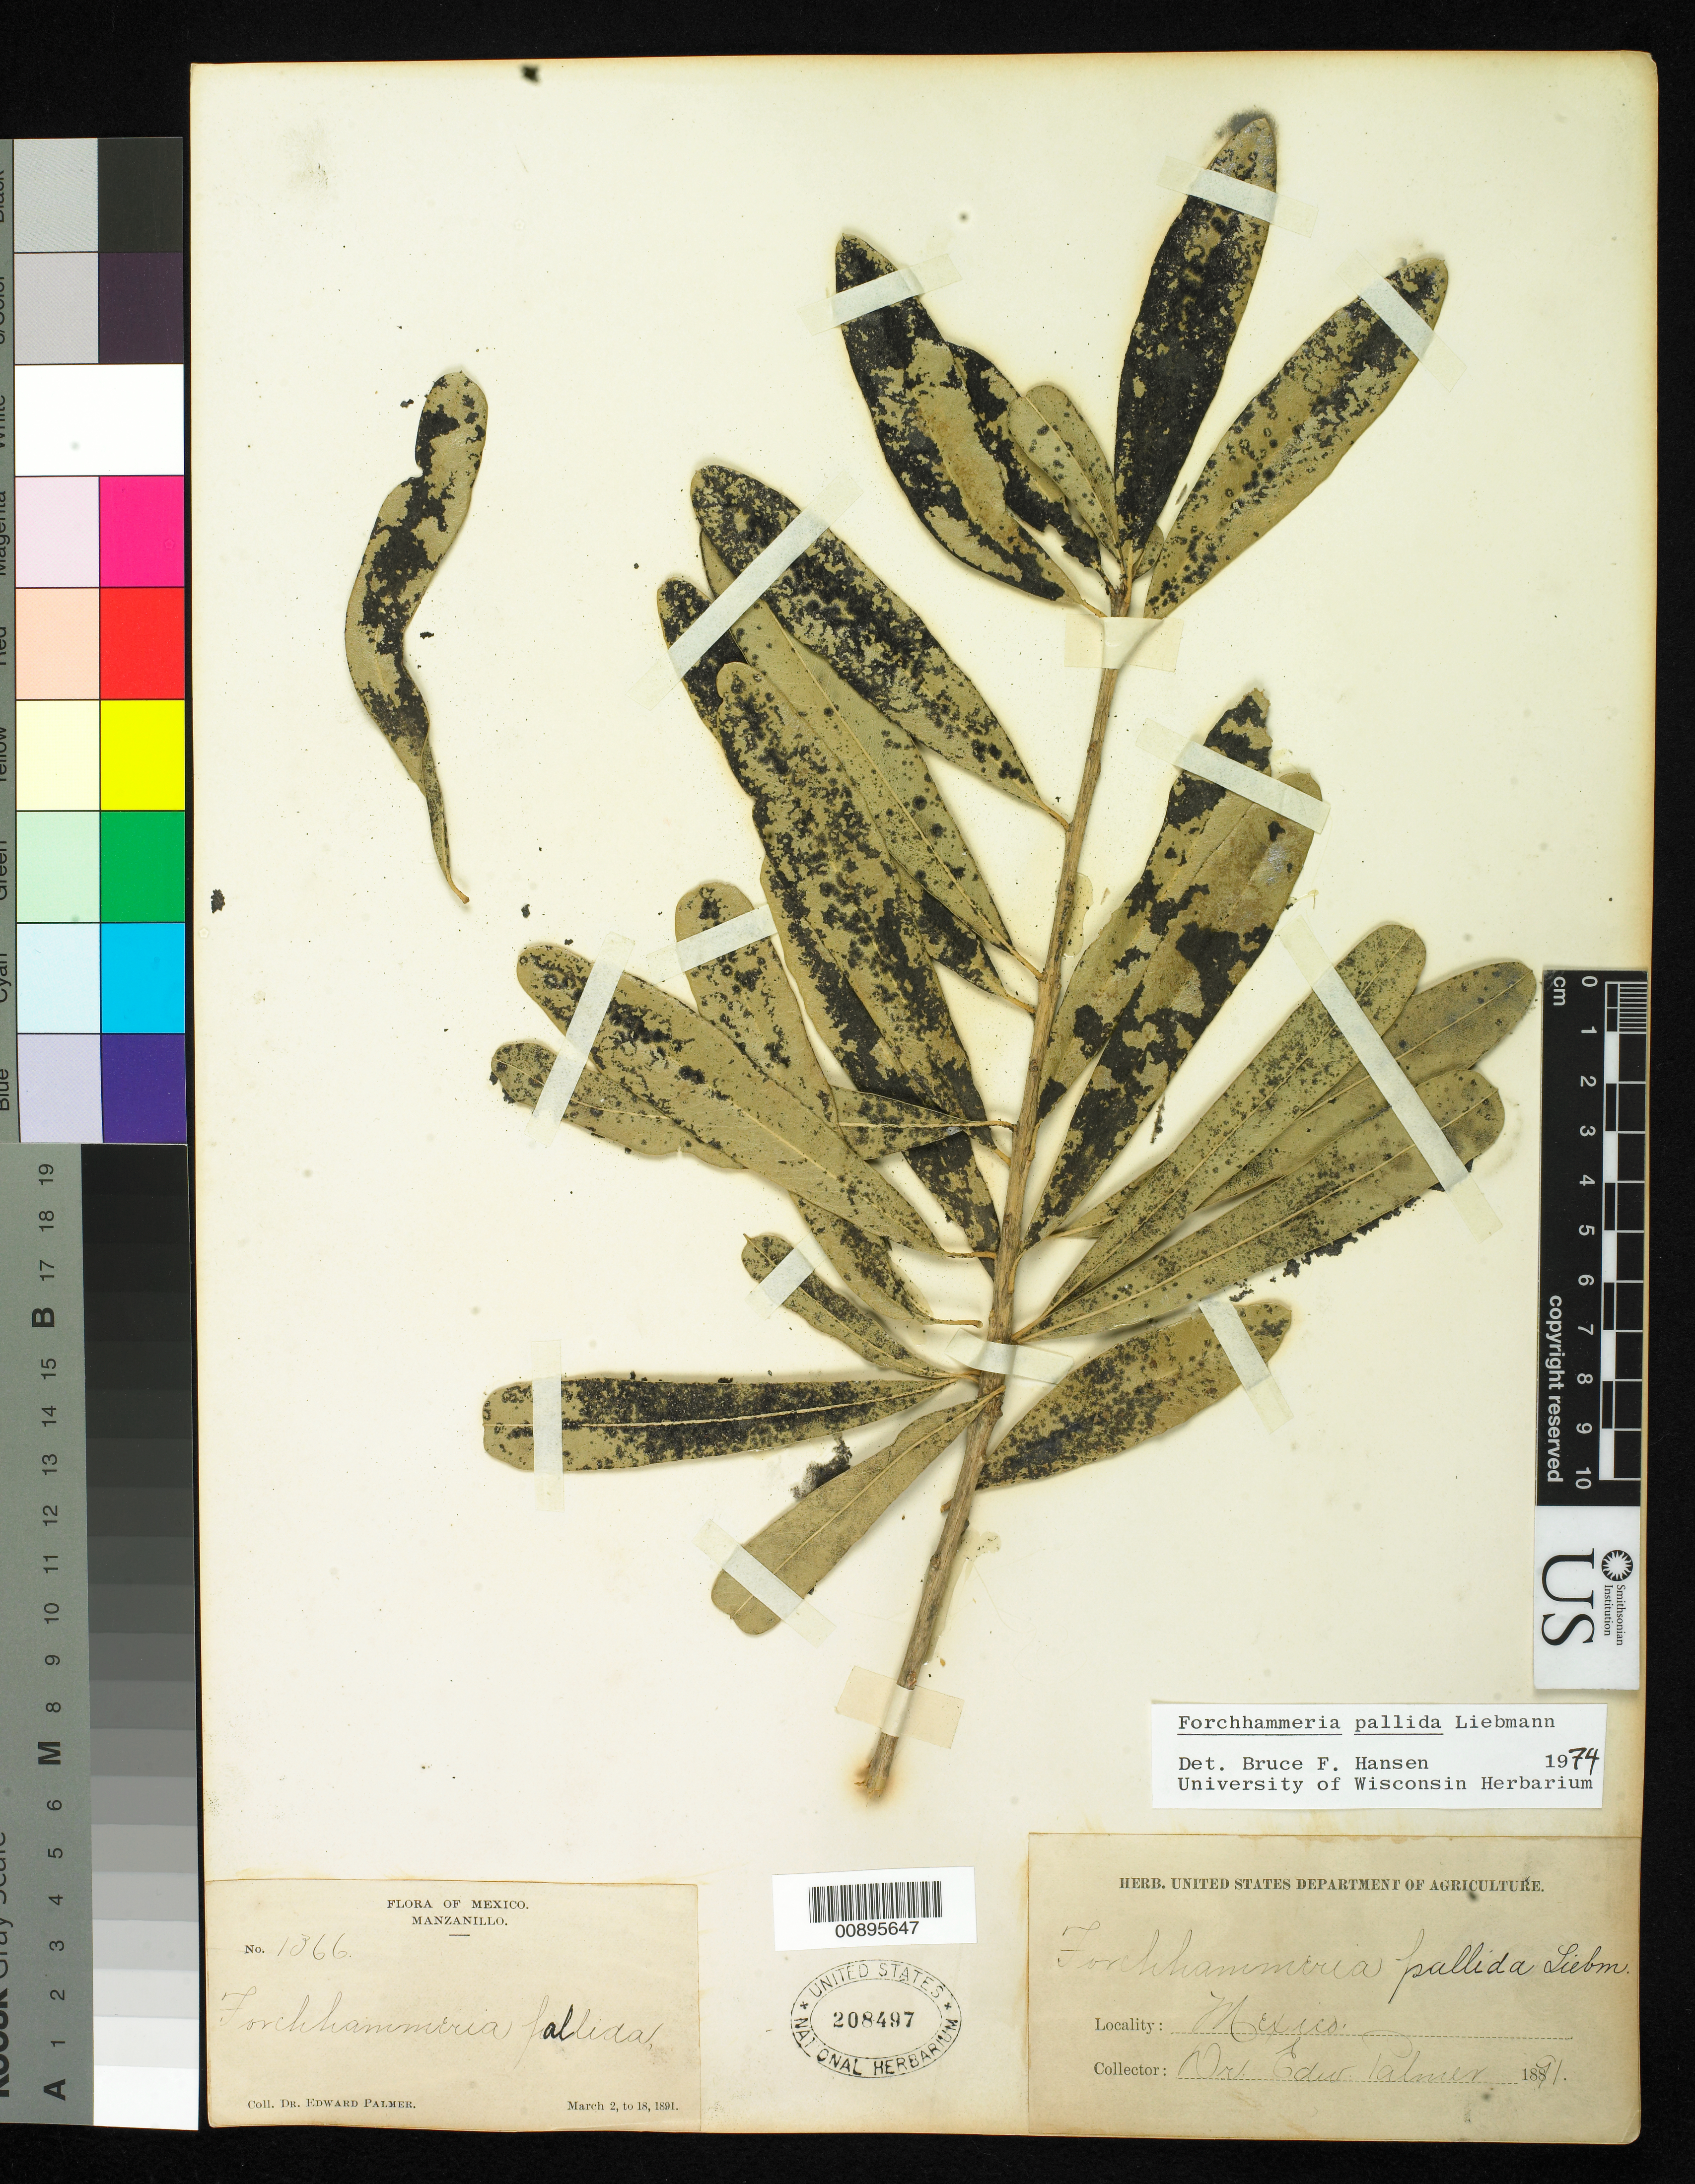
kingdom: Plantae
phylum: Tracheophyta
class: Magnoliopsida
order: Brassicales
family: Stixaceae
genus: Forchhammeria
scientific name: Forchhammeria pallida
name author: Liebm.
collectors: E. Palmer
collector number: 1366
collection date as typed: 02 Mar 1891 to 18 Mar 1891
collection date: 1891-03-02/1891-03-18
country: Mexico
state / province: Colima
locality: Manzanillo, Colima.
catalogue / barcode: US 208497